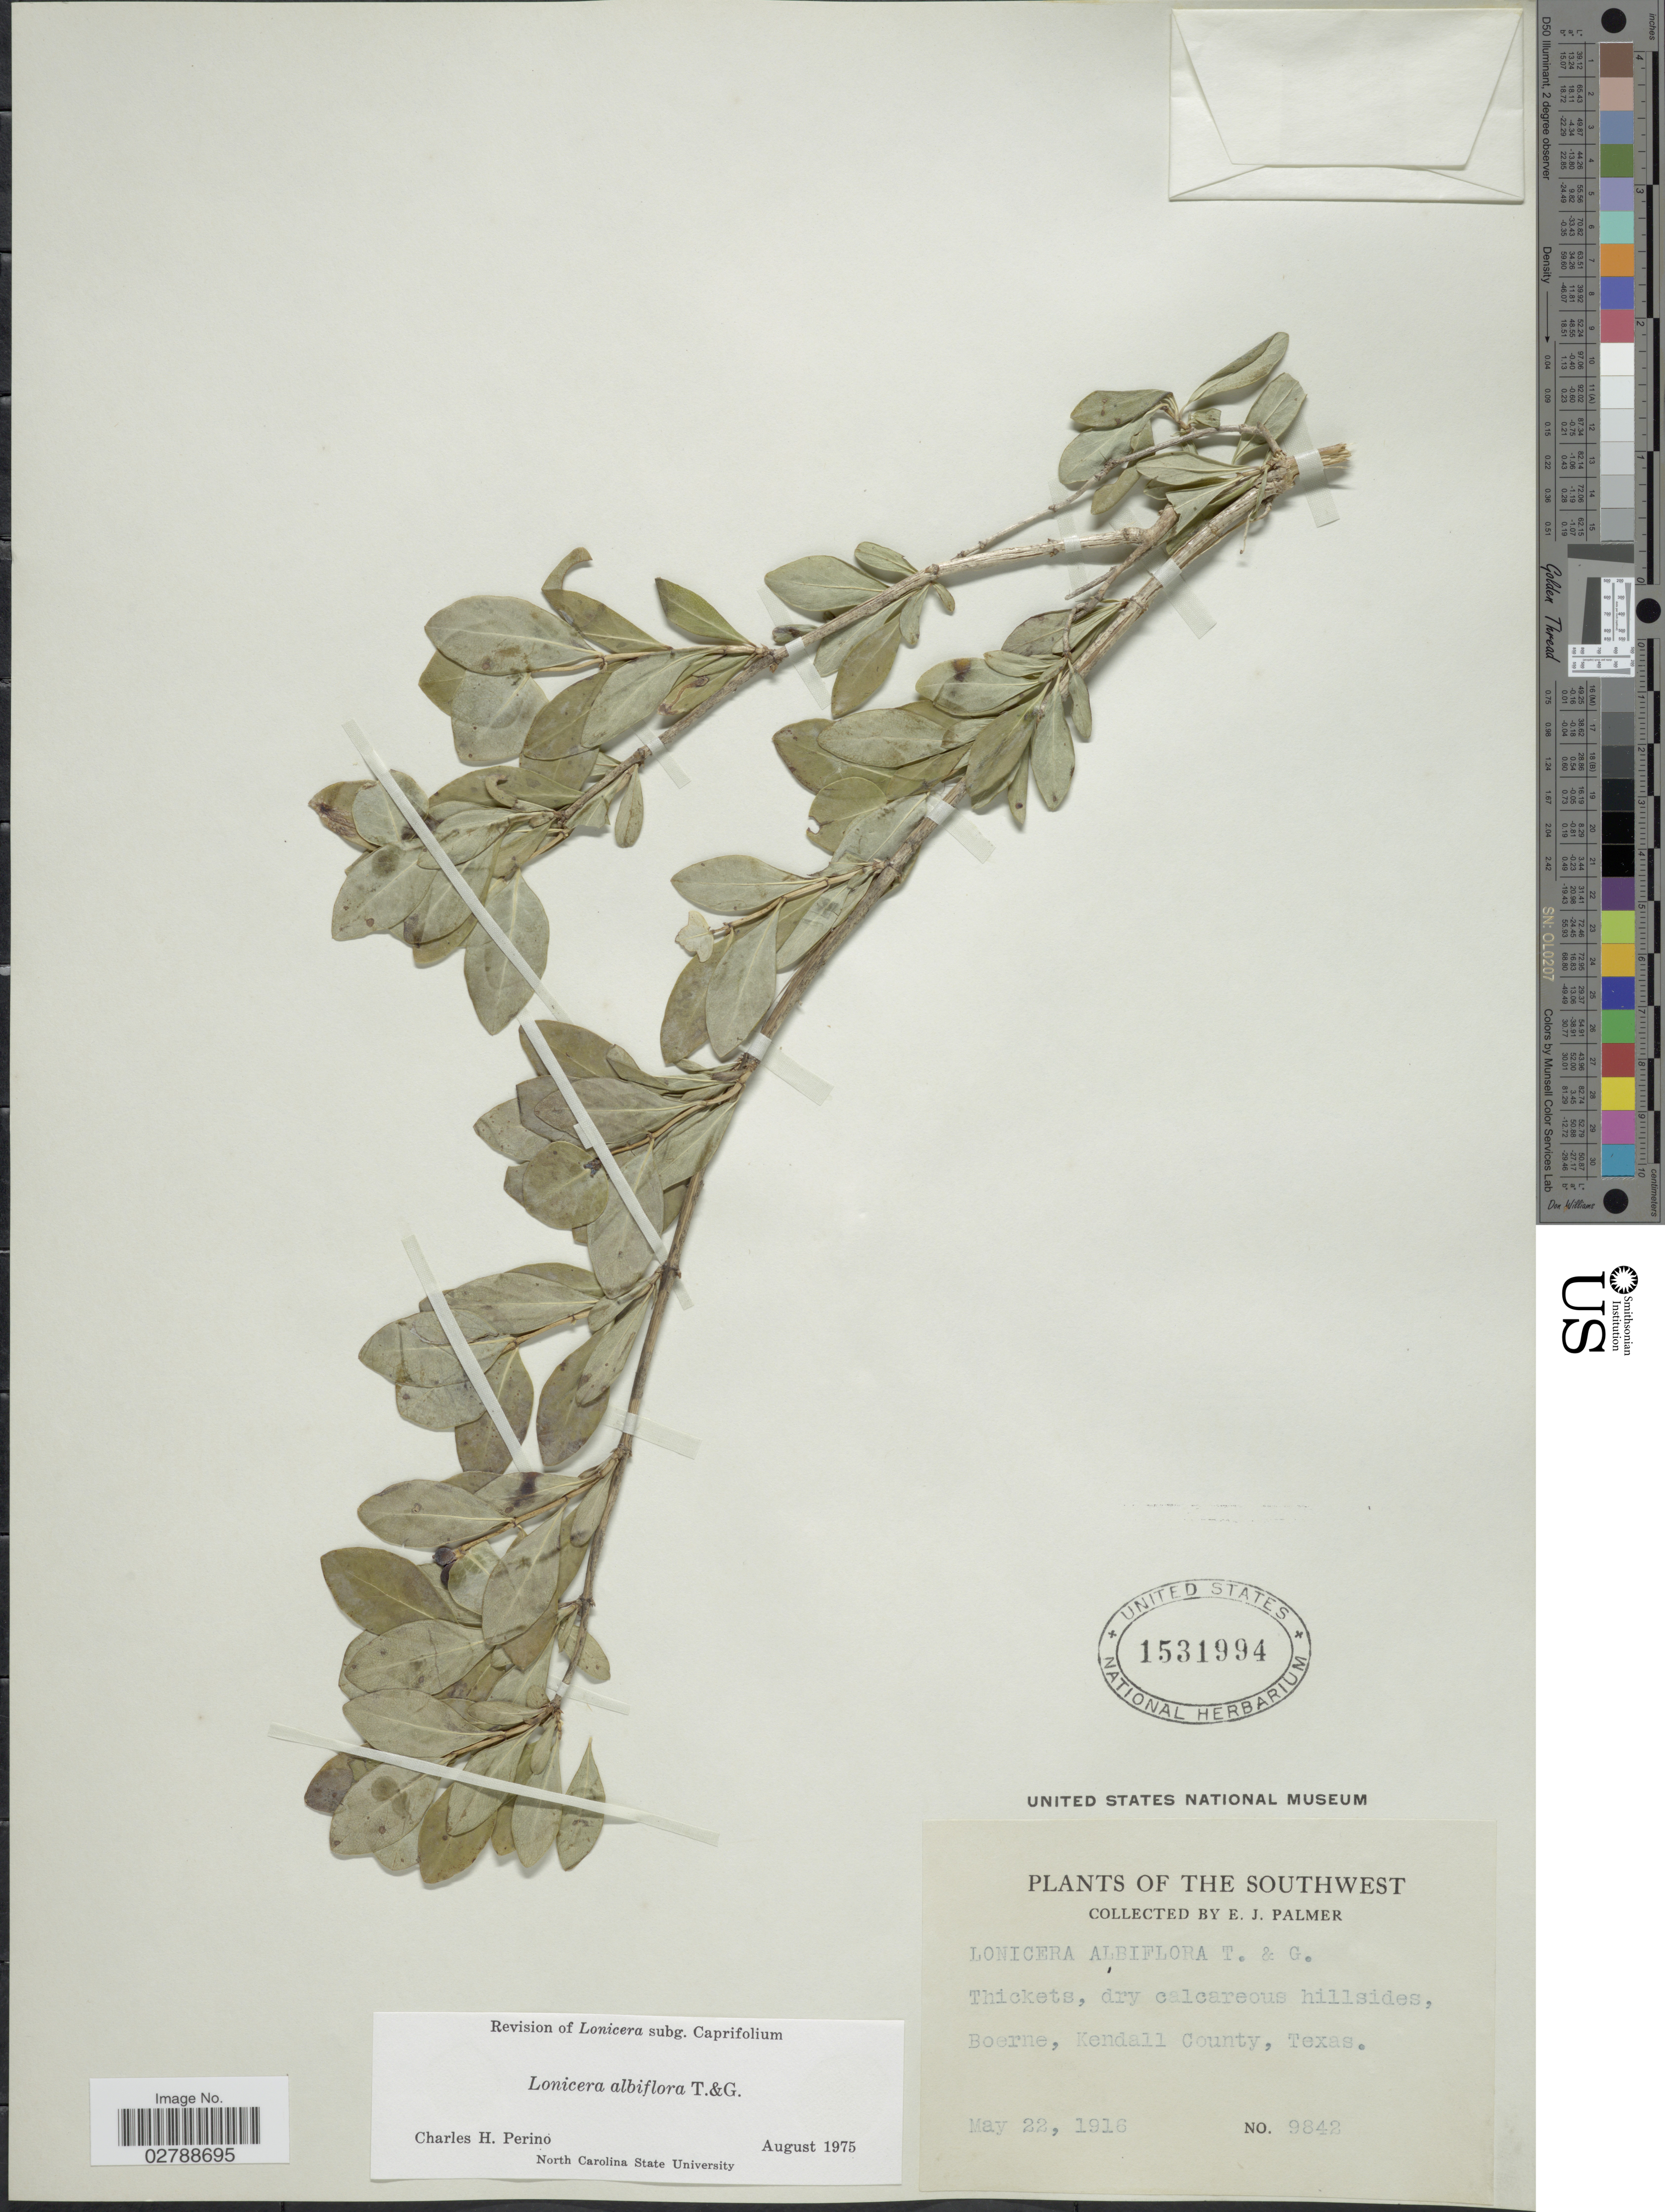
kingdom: Plantae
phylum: Tracheophyta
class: Magnoliopsida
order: Dipsacales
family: Caprifoliaceae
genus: Lonicera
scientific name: Lonicera albiflora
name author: Torr. & A. Gray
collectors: E. J. Palmer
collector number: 9842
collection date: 1916-05-22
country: United States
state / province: Texas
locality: Boerne, Kendall County.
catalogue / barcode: US 1531994